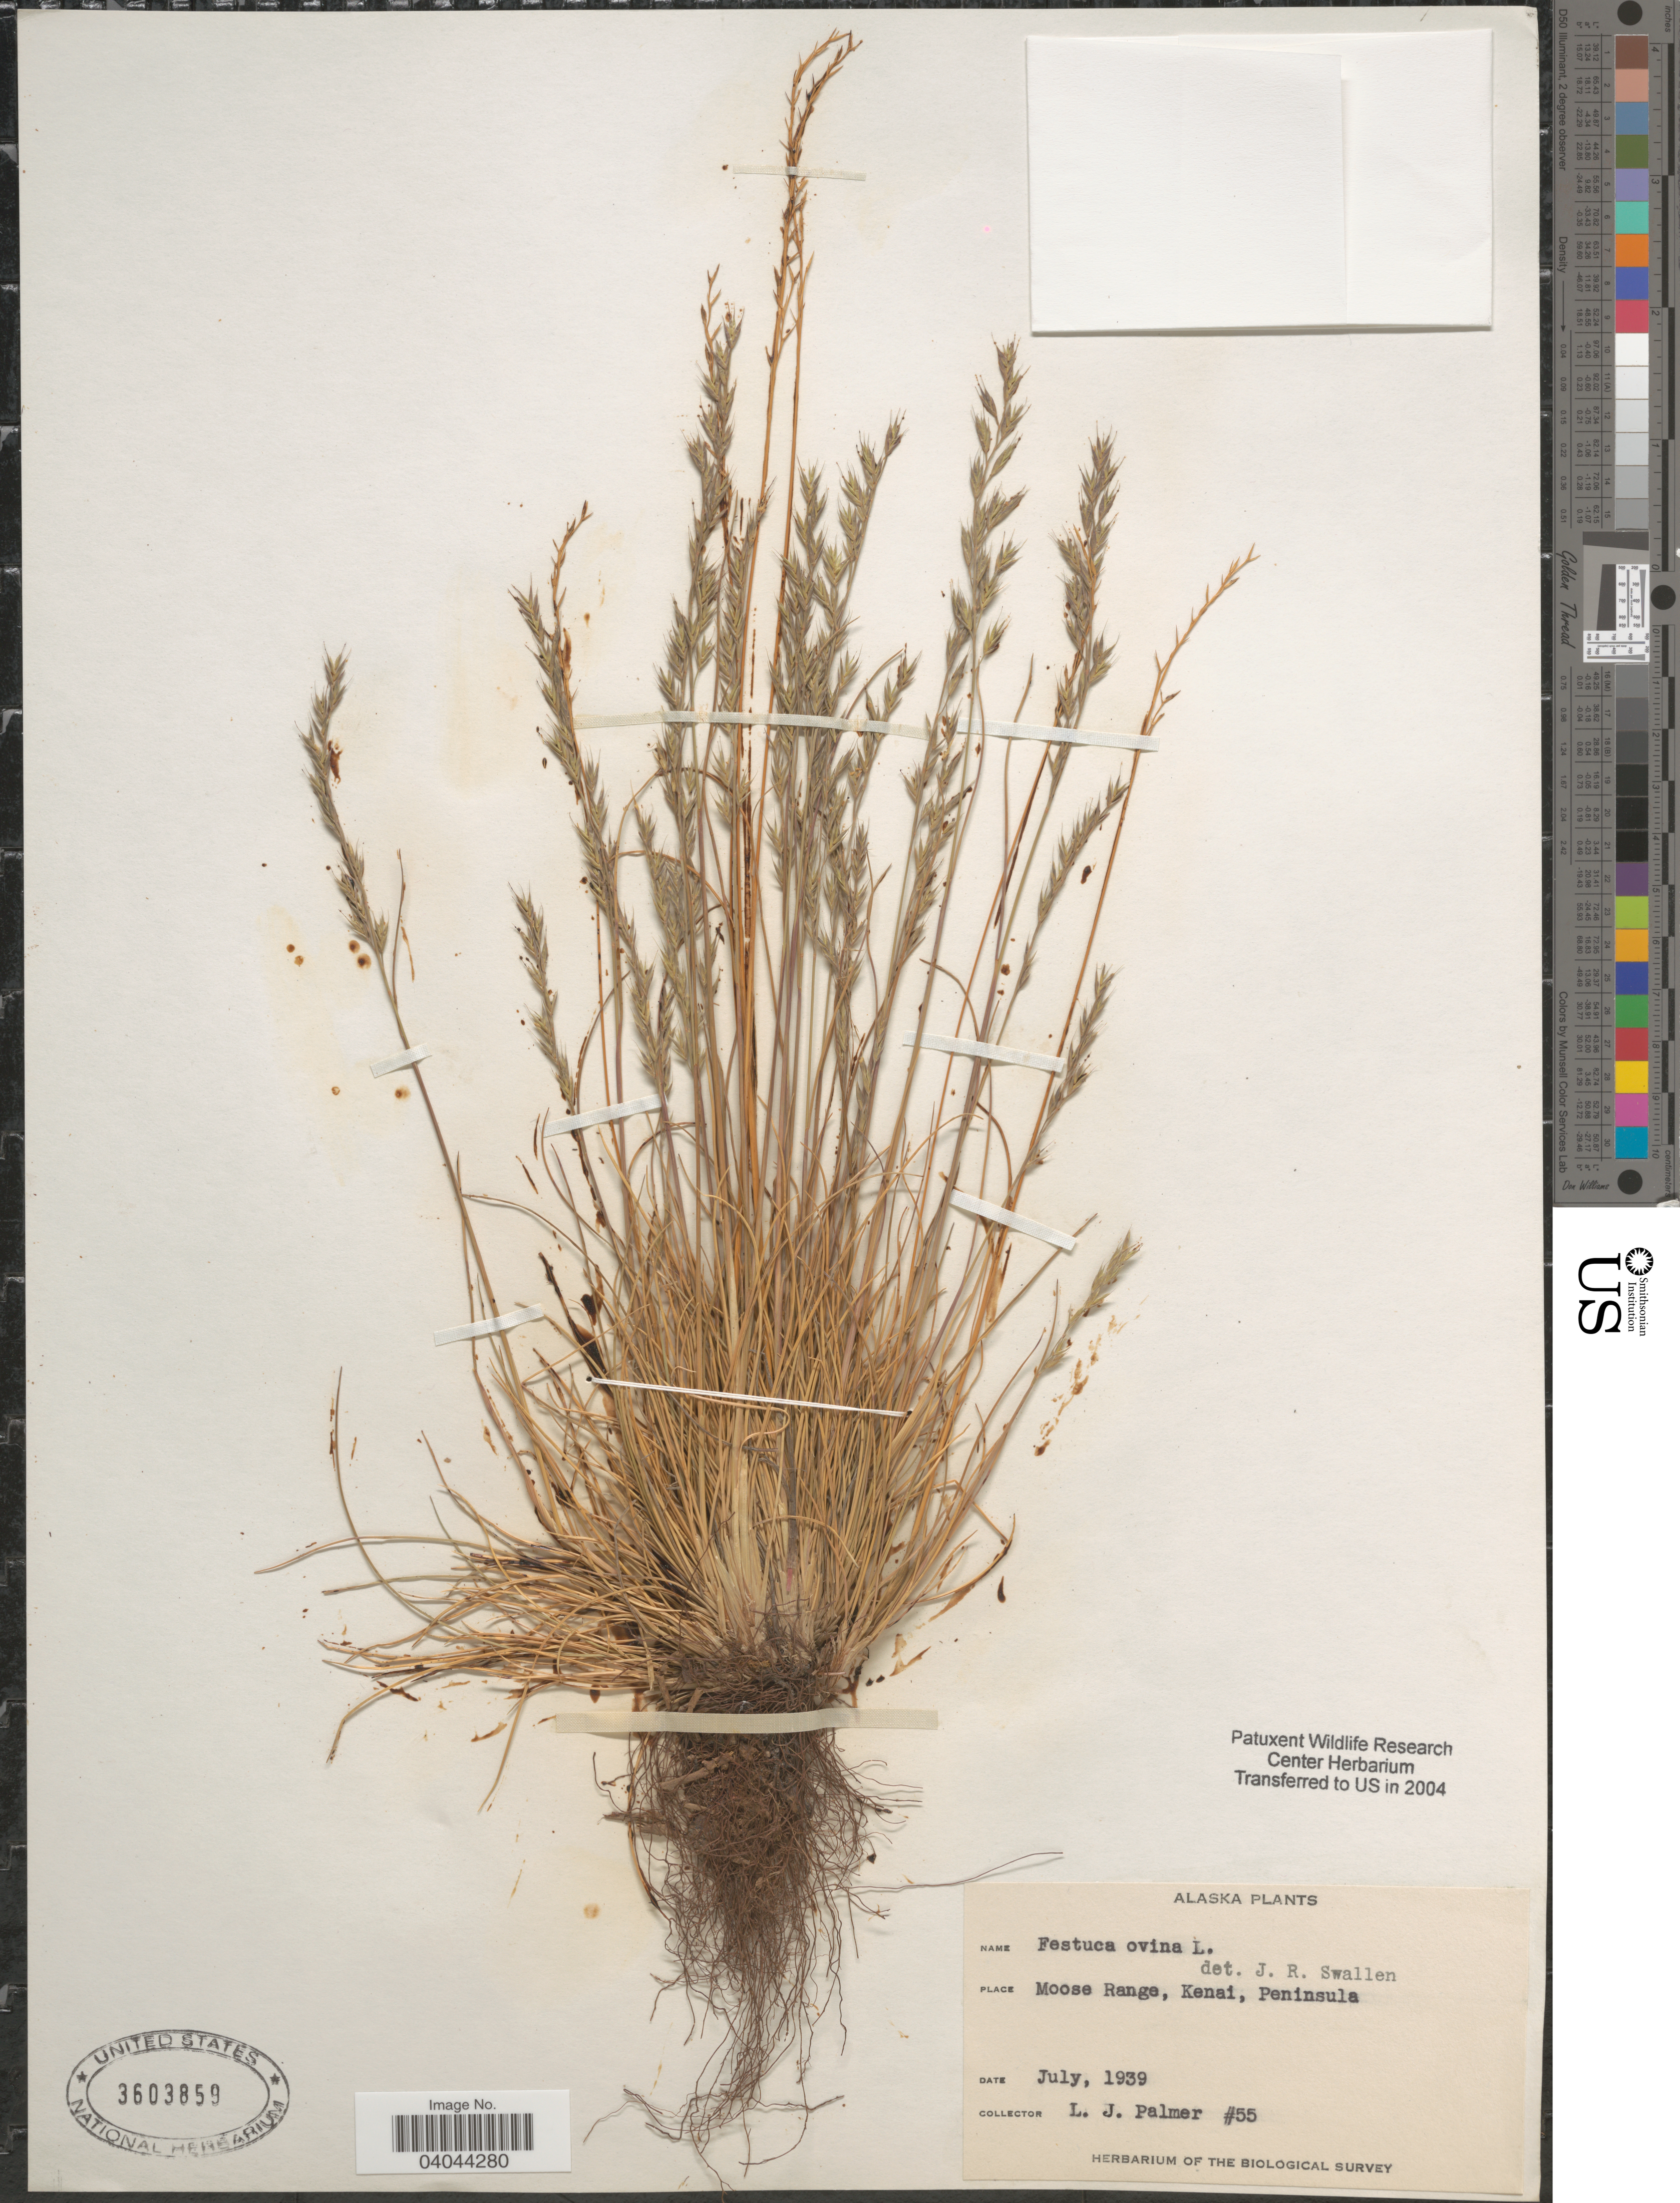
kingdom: Plantae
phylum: Tracheophyta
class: Liliopsida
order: Poales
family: Poaceae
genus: Festuca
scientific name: Festuca ovina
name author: L.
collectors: L. J. Palmer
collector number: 55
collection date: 1939-07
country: United States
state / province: Alaska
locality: Moose Range, Kenai, Peninsula.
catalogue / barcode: US 3603859